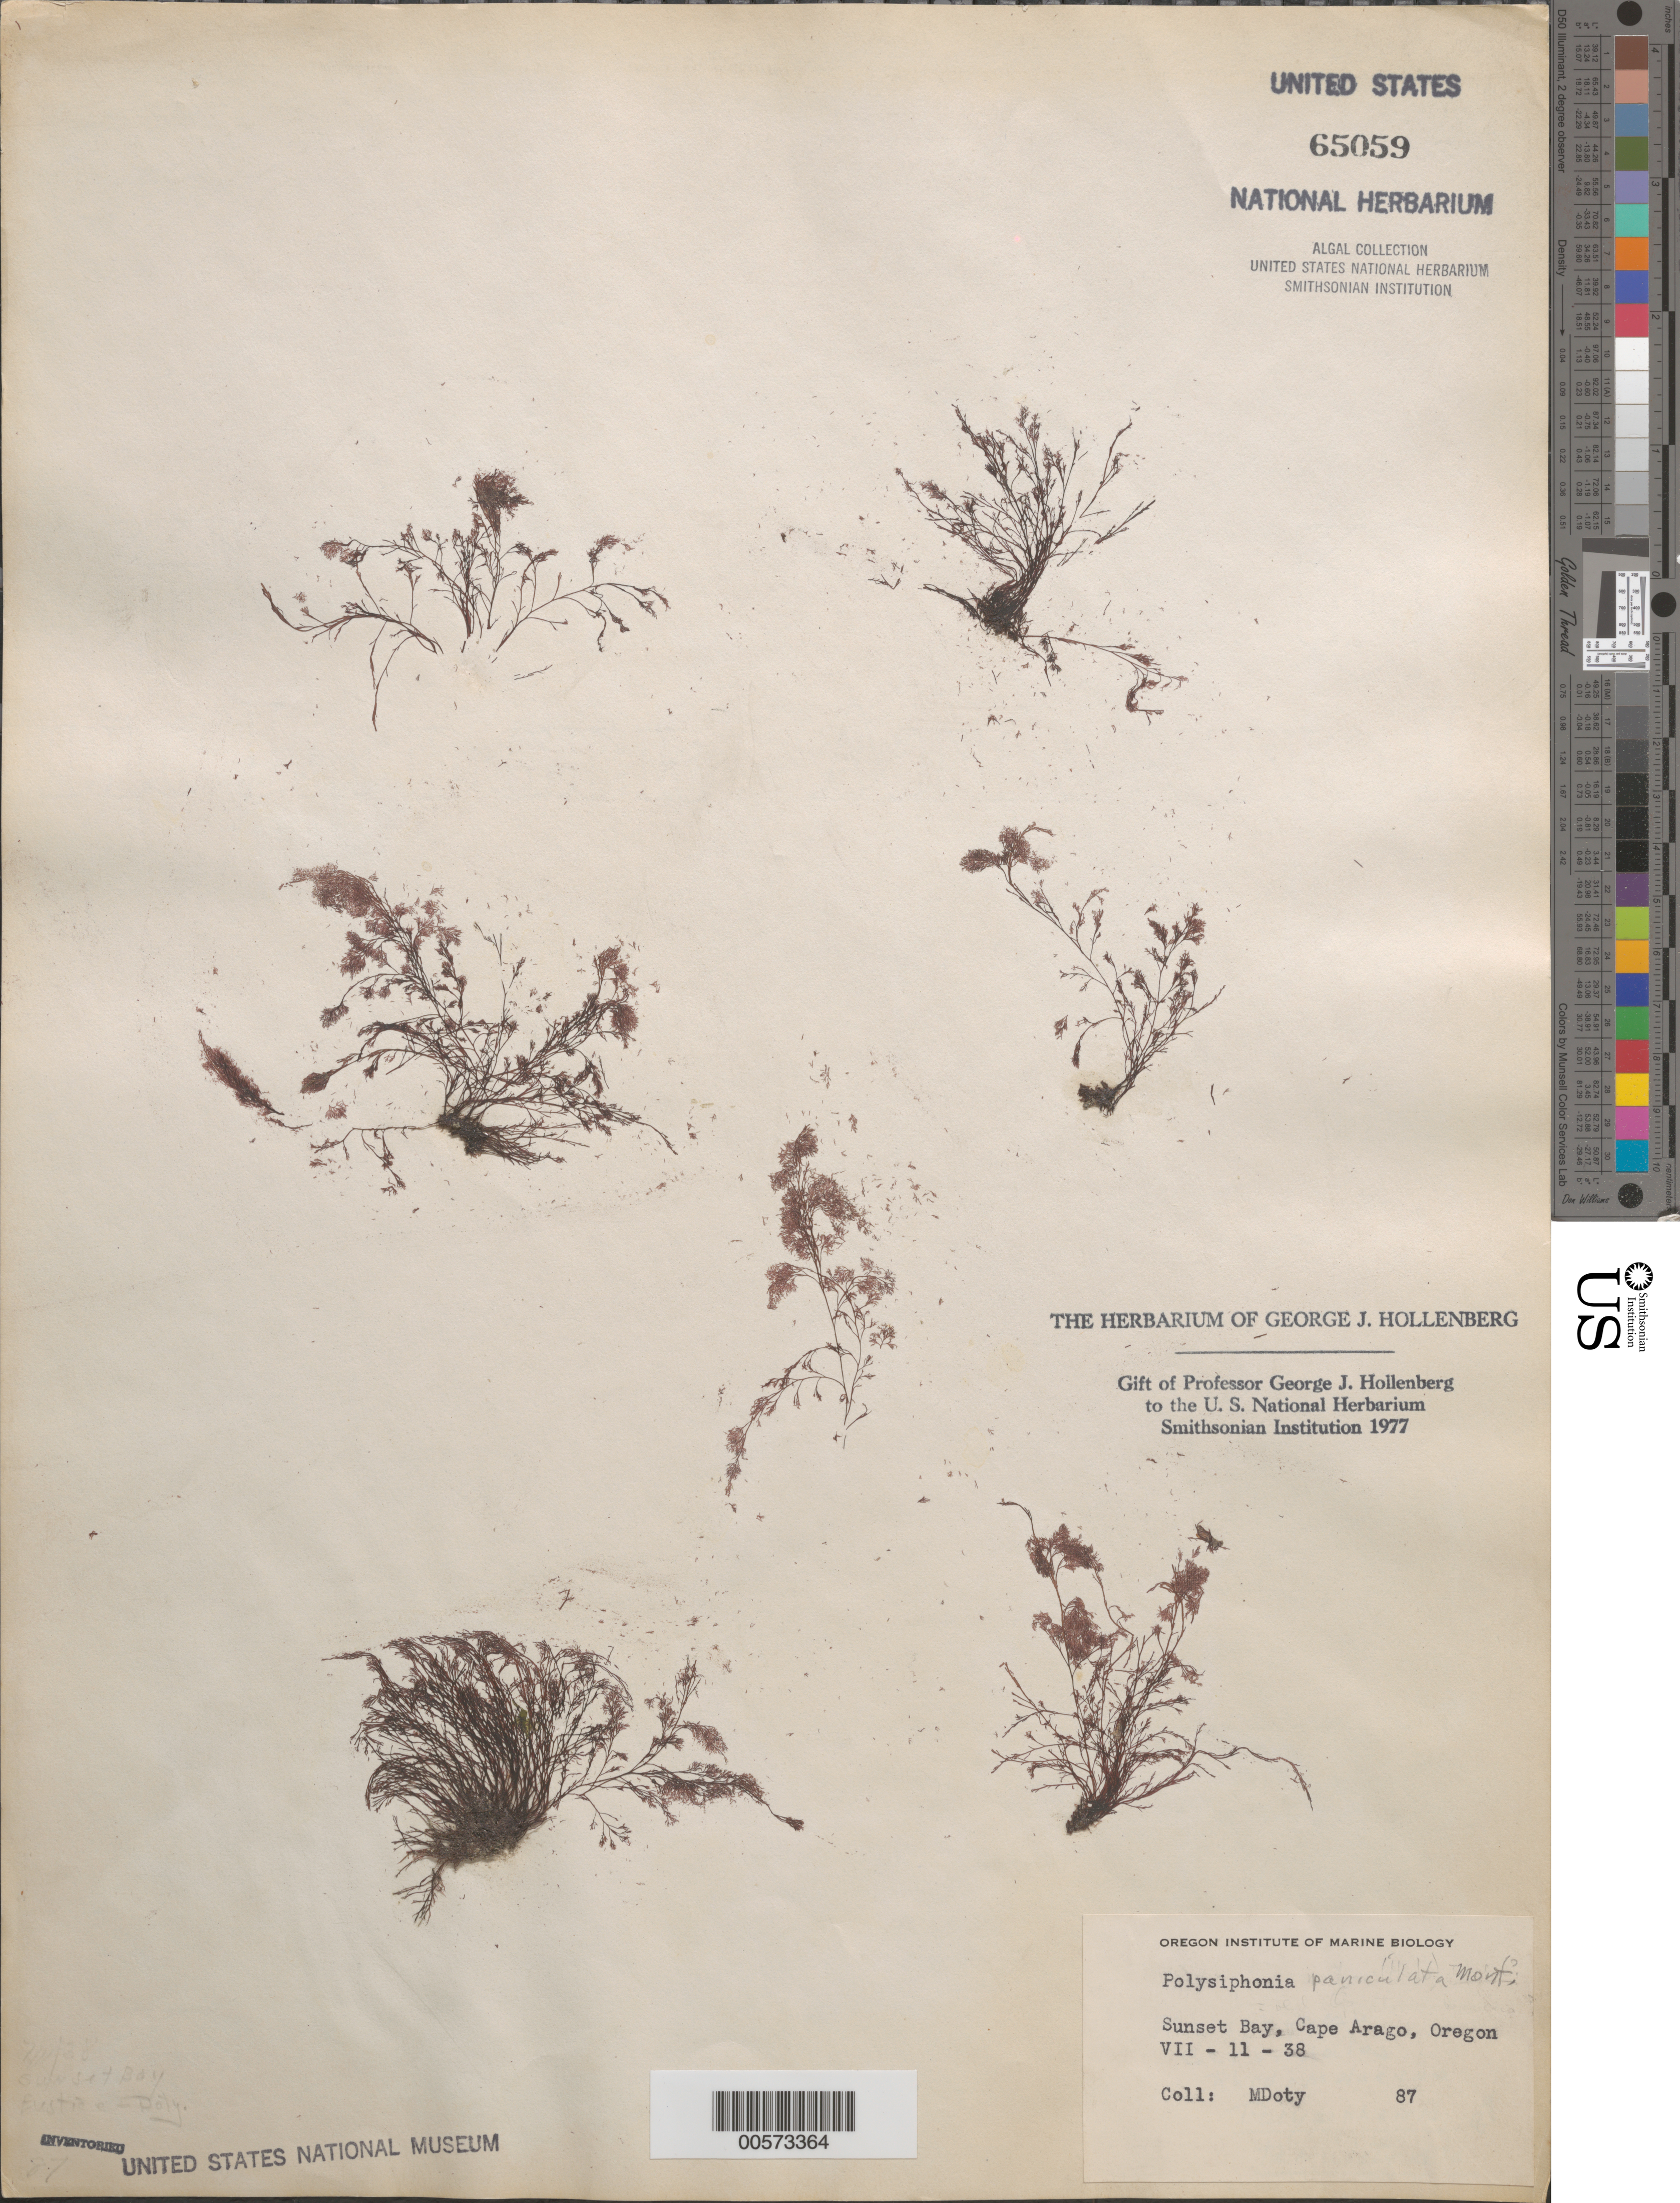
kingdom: Plantae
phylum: Rhodophyta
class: Florideophyceae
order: Ceramiales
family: Rhodomelaceae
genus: Eutrichosiphonia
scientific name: Eutrichosiphonia paniculata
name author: (Mont.) D.E.Bustamante & T.O. Cho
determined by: Algae name updating Project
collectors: M. S. Doty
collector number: MSD 87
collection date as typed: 11 Jul 1938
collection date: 1938-07-11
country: United States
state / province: Oregon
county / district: Coos County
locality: Sunset Bay, Cape Arago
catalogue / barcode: US 65059